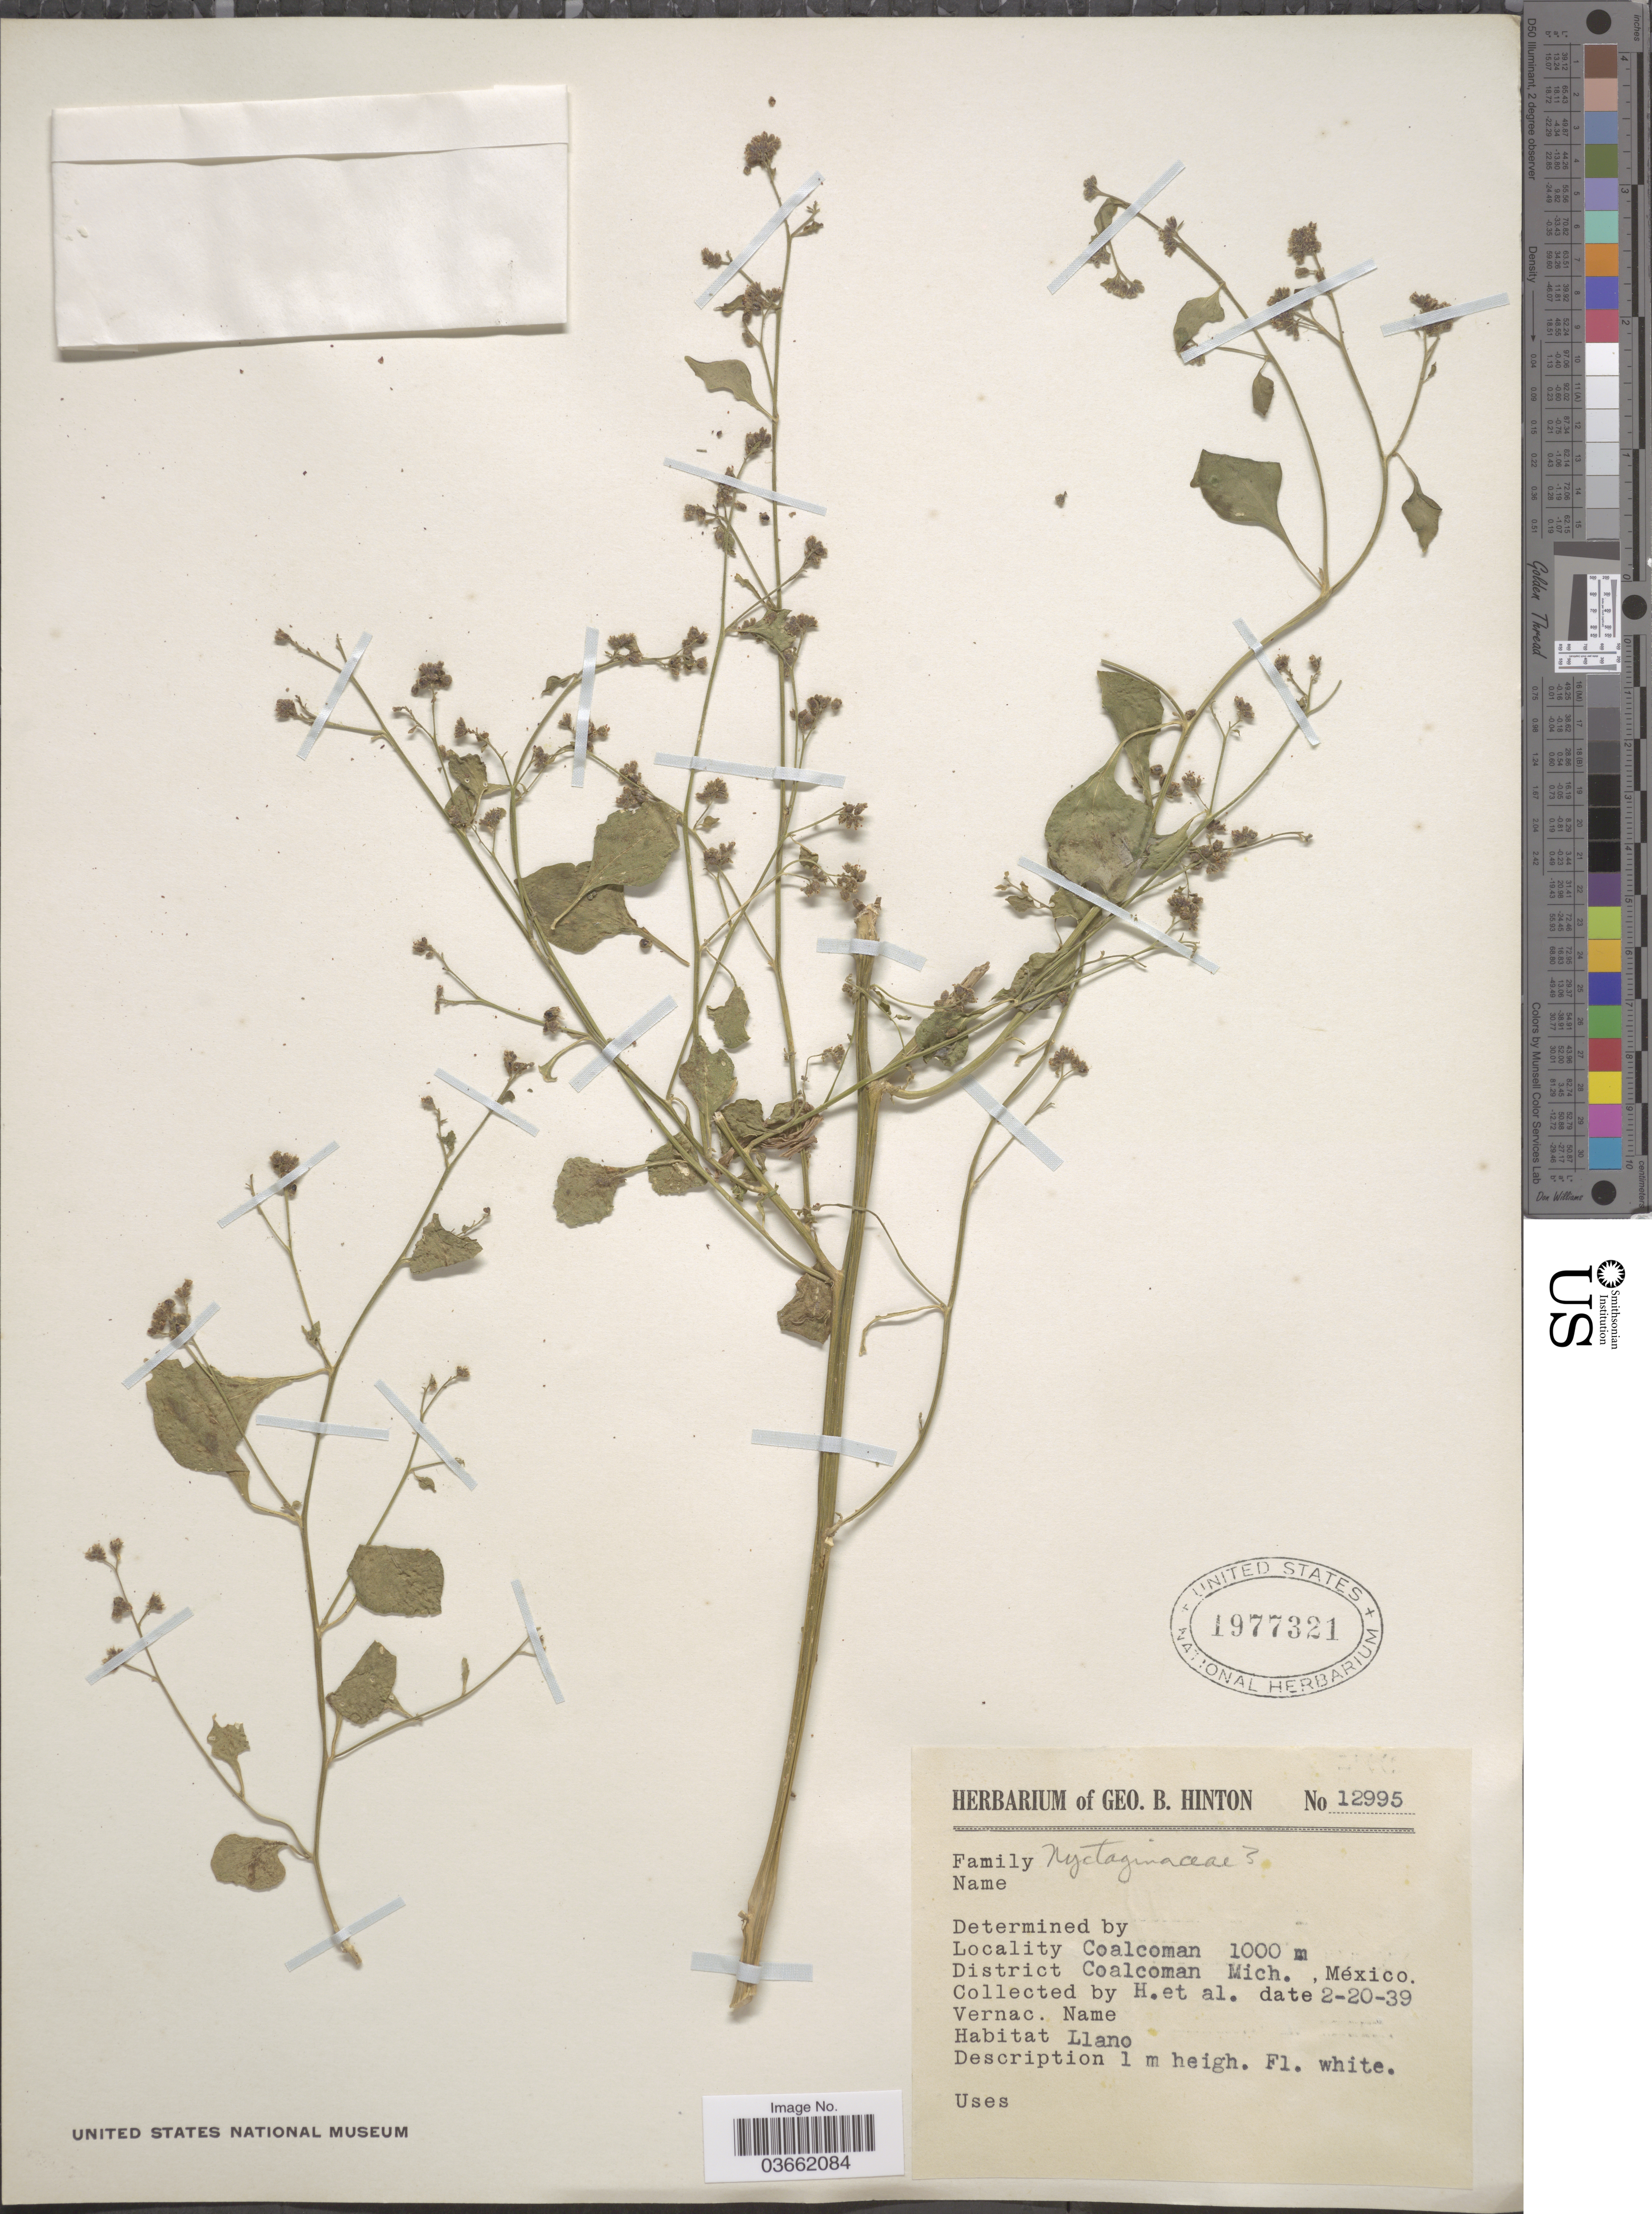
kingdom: Plantae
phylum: Tracheophyta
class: Magnoliopsida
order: Caryophyllales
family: Nyctaginaceae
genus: Salpianthus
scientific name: Salpianthus sp.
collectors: G. B. Hinton & et al.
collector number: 12995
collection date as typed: Transcribed d/m/y: 20/2/39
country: Mexico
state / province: Michoacán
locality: Coalcoman. District Coalcoman.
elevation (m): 1000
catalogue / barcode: US 1977321